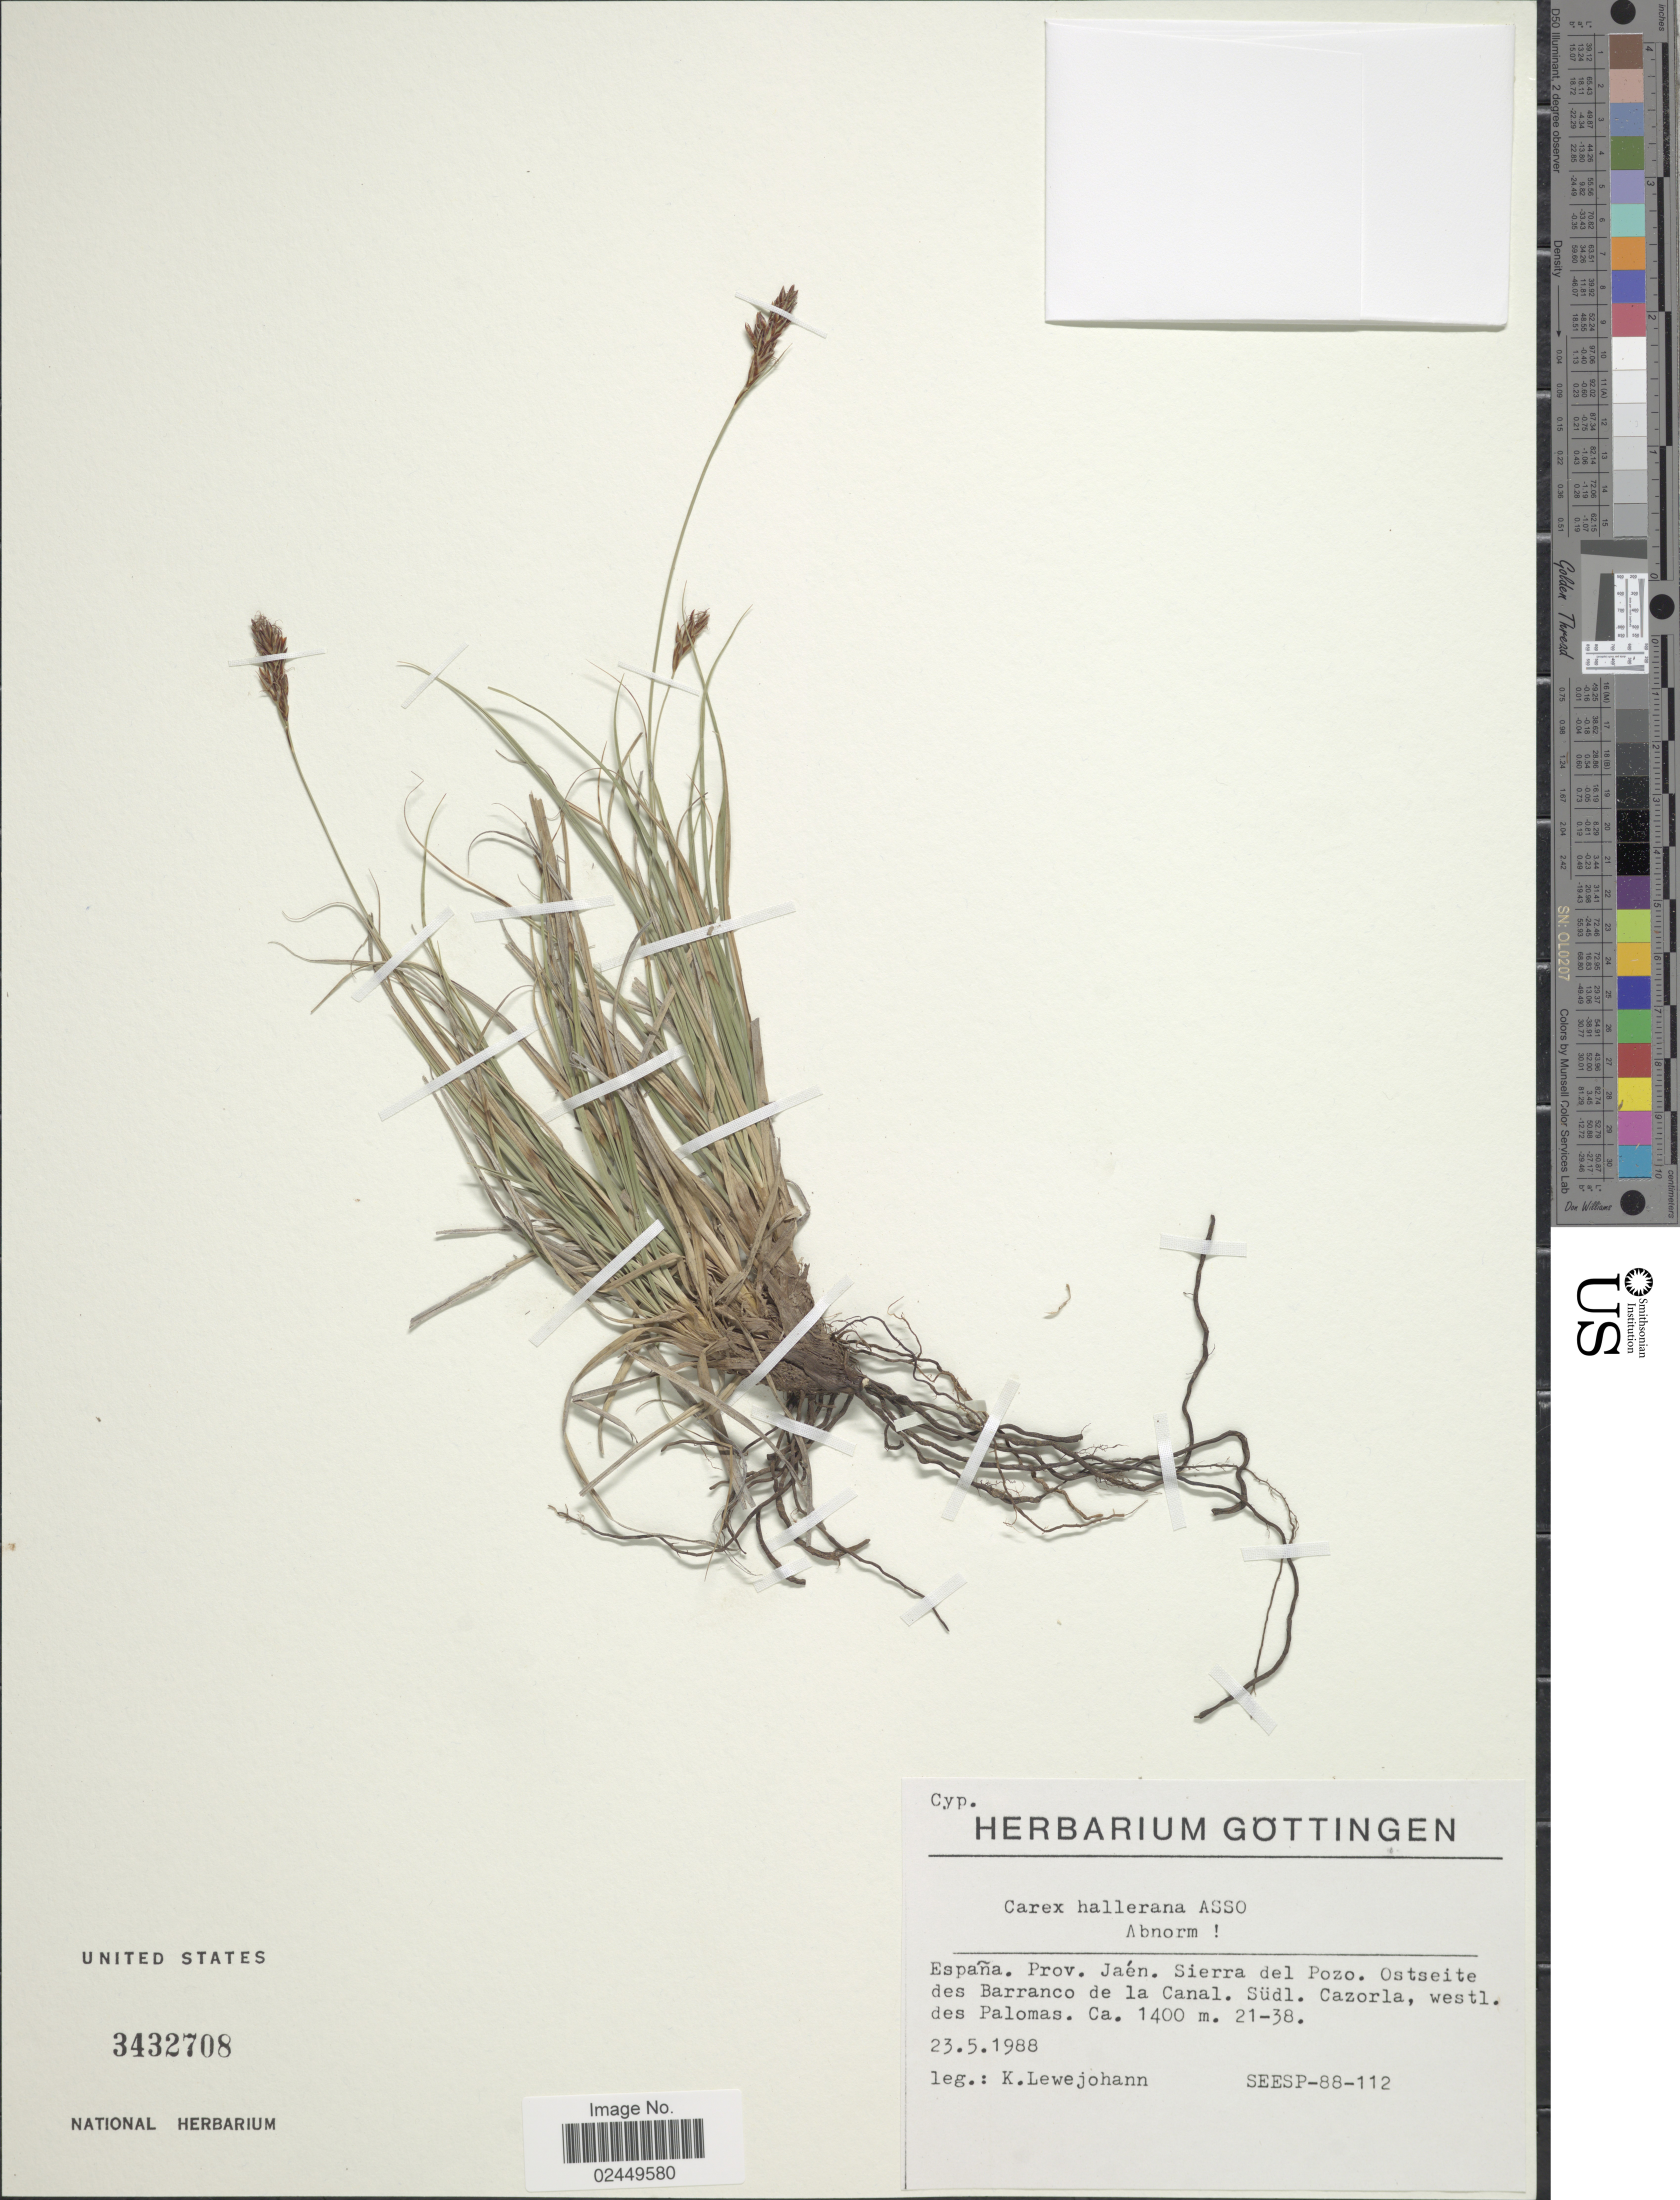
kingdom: Plantae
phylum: Tracheophyta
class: Liliopsida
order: Poales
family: Cyperaceae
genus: Carex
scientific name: Carex halleriana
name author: Asso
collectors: K. Lewejohann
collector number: SEESP-88-112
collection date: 1988-05-23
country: Spain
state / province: Andalucía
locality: Prov. Jaen. Sierra del Pozo. Ostseite des Barranco de la Canal. Sudl. Cazorla, westl. des Palomas. 21-38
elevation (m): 1400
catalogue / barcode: US 3432708